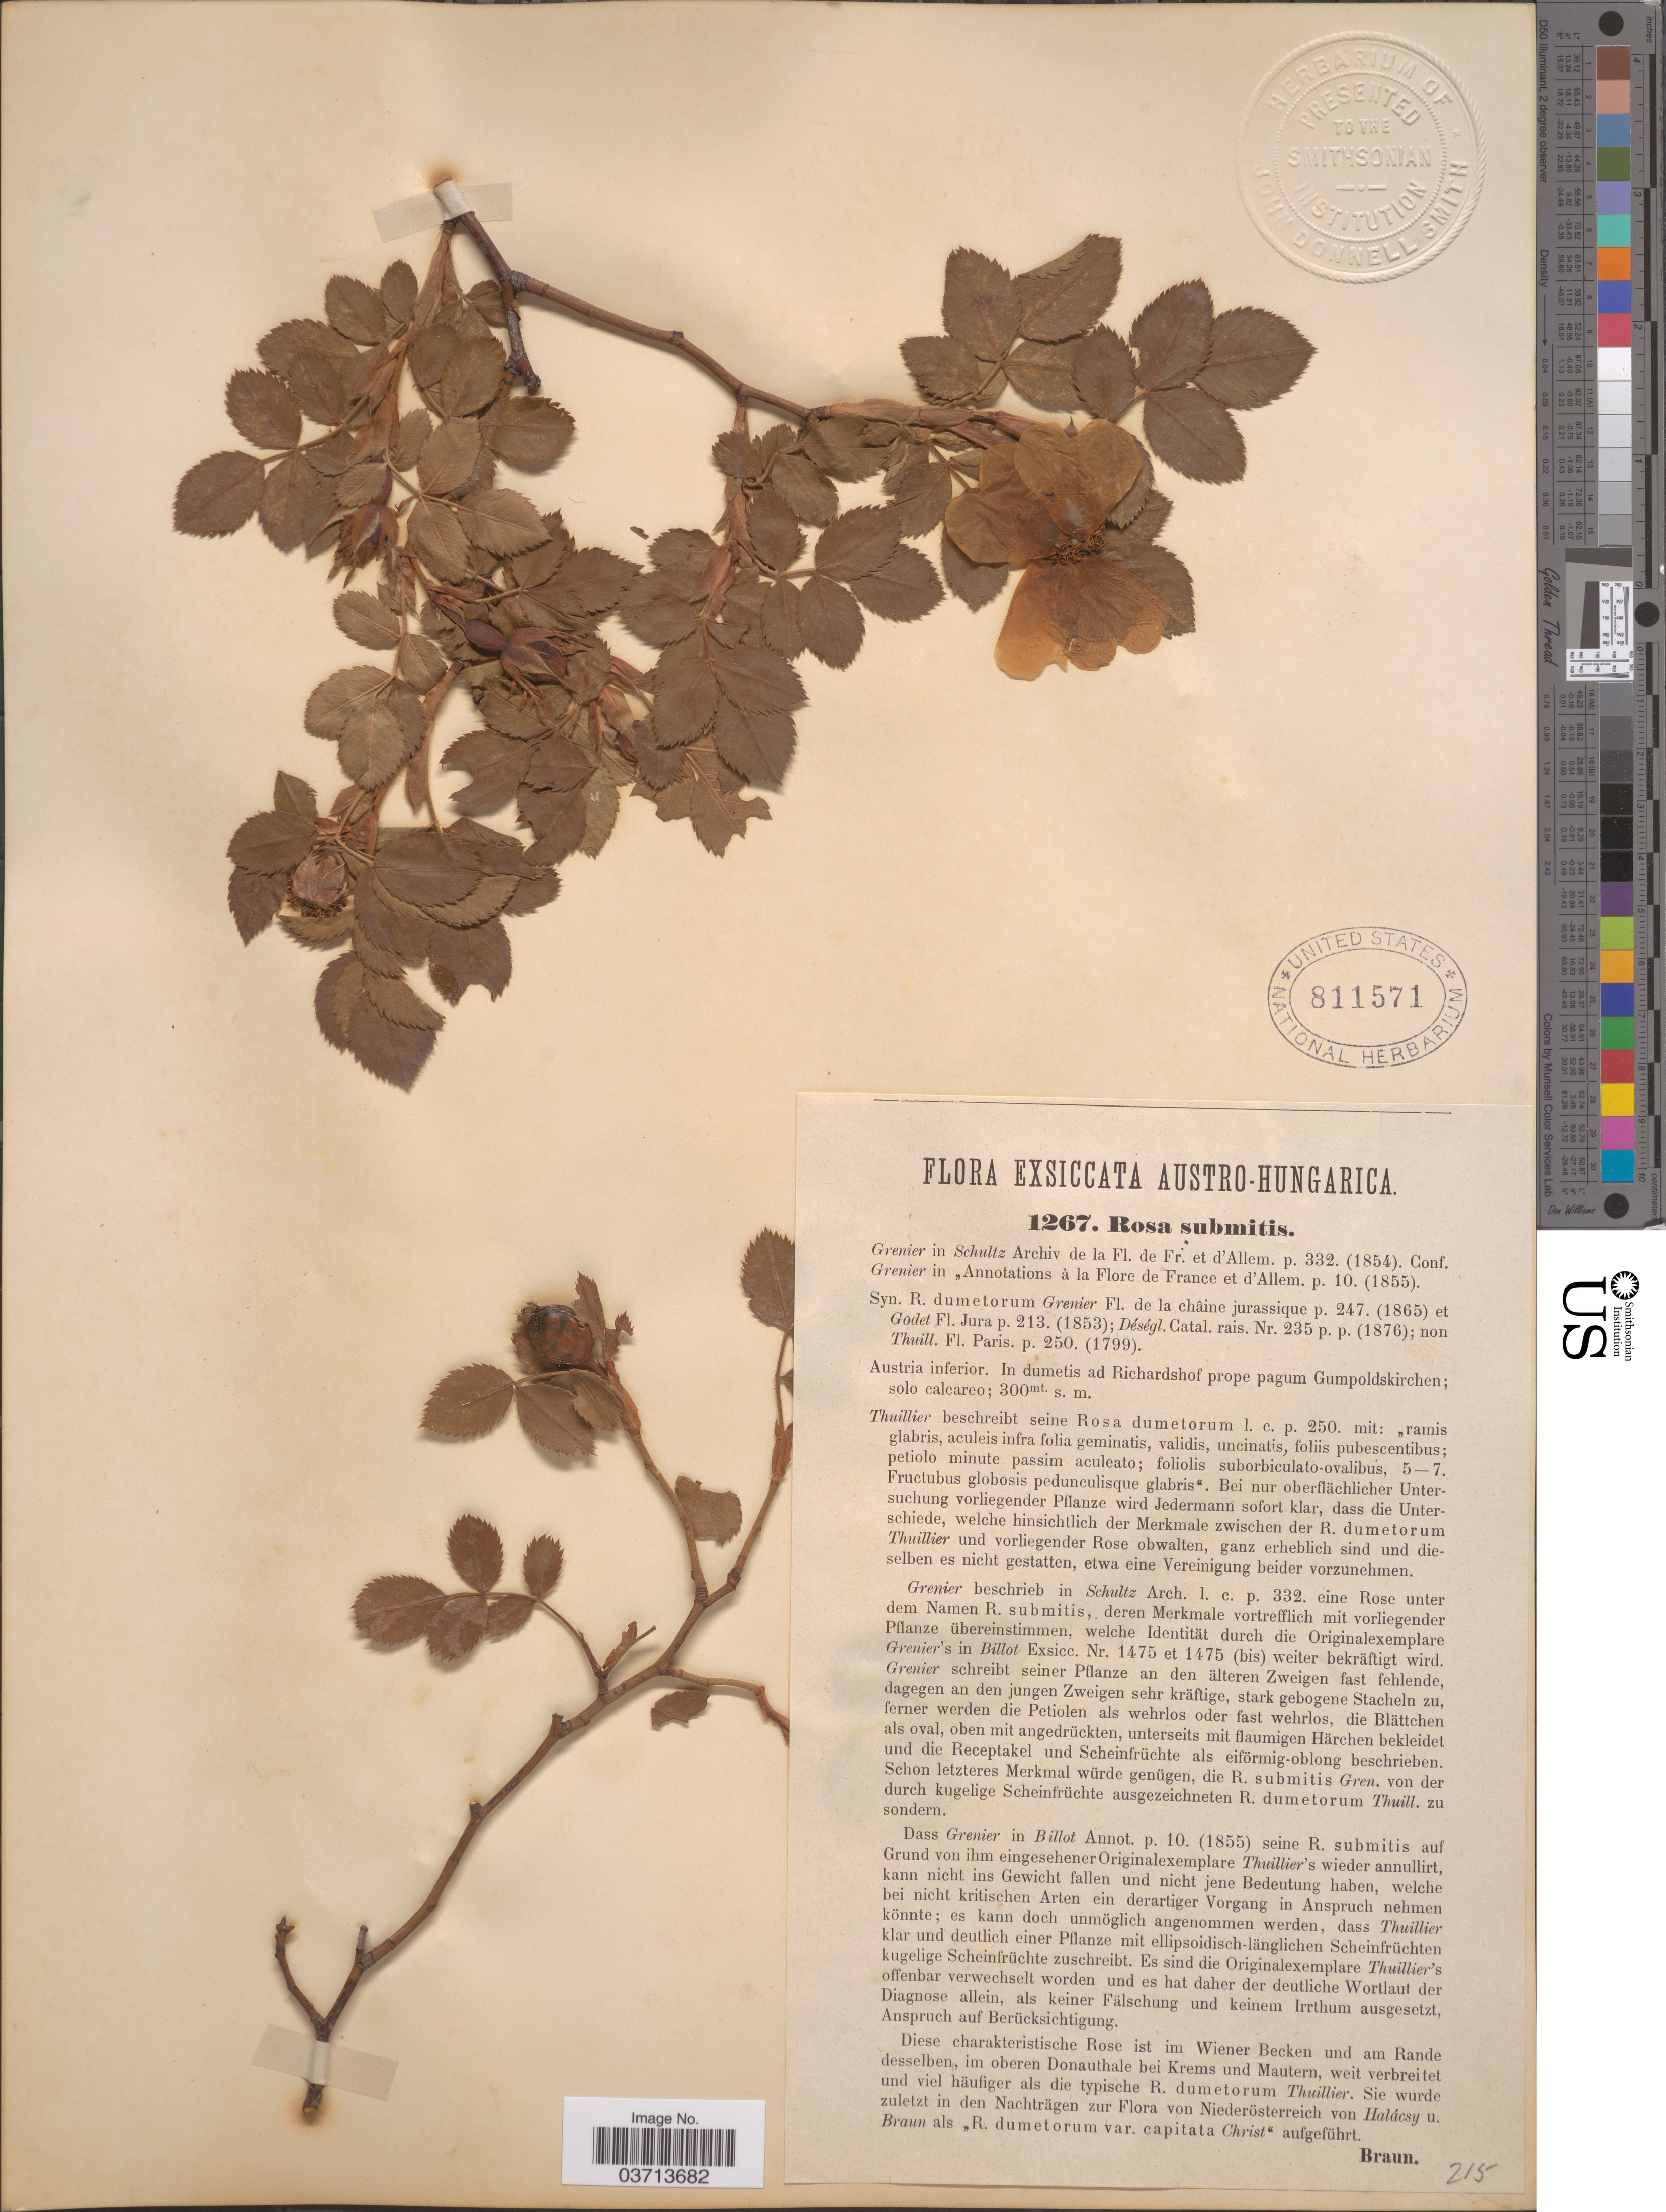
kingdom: Plantae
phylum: Tracheophyta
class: Magnoliopsida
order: Rosales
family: Rosaceae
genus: Rosa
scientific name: Rosa submitis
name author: Gren.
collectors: Braun, --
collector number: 1267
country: Austria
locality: Austro-Hungarica. Austria inferior. In dumetis ad Richardshof prope pagum Gumpoldskirchen.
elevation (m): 300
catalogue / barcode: US 811571